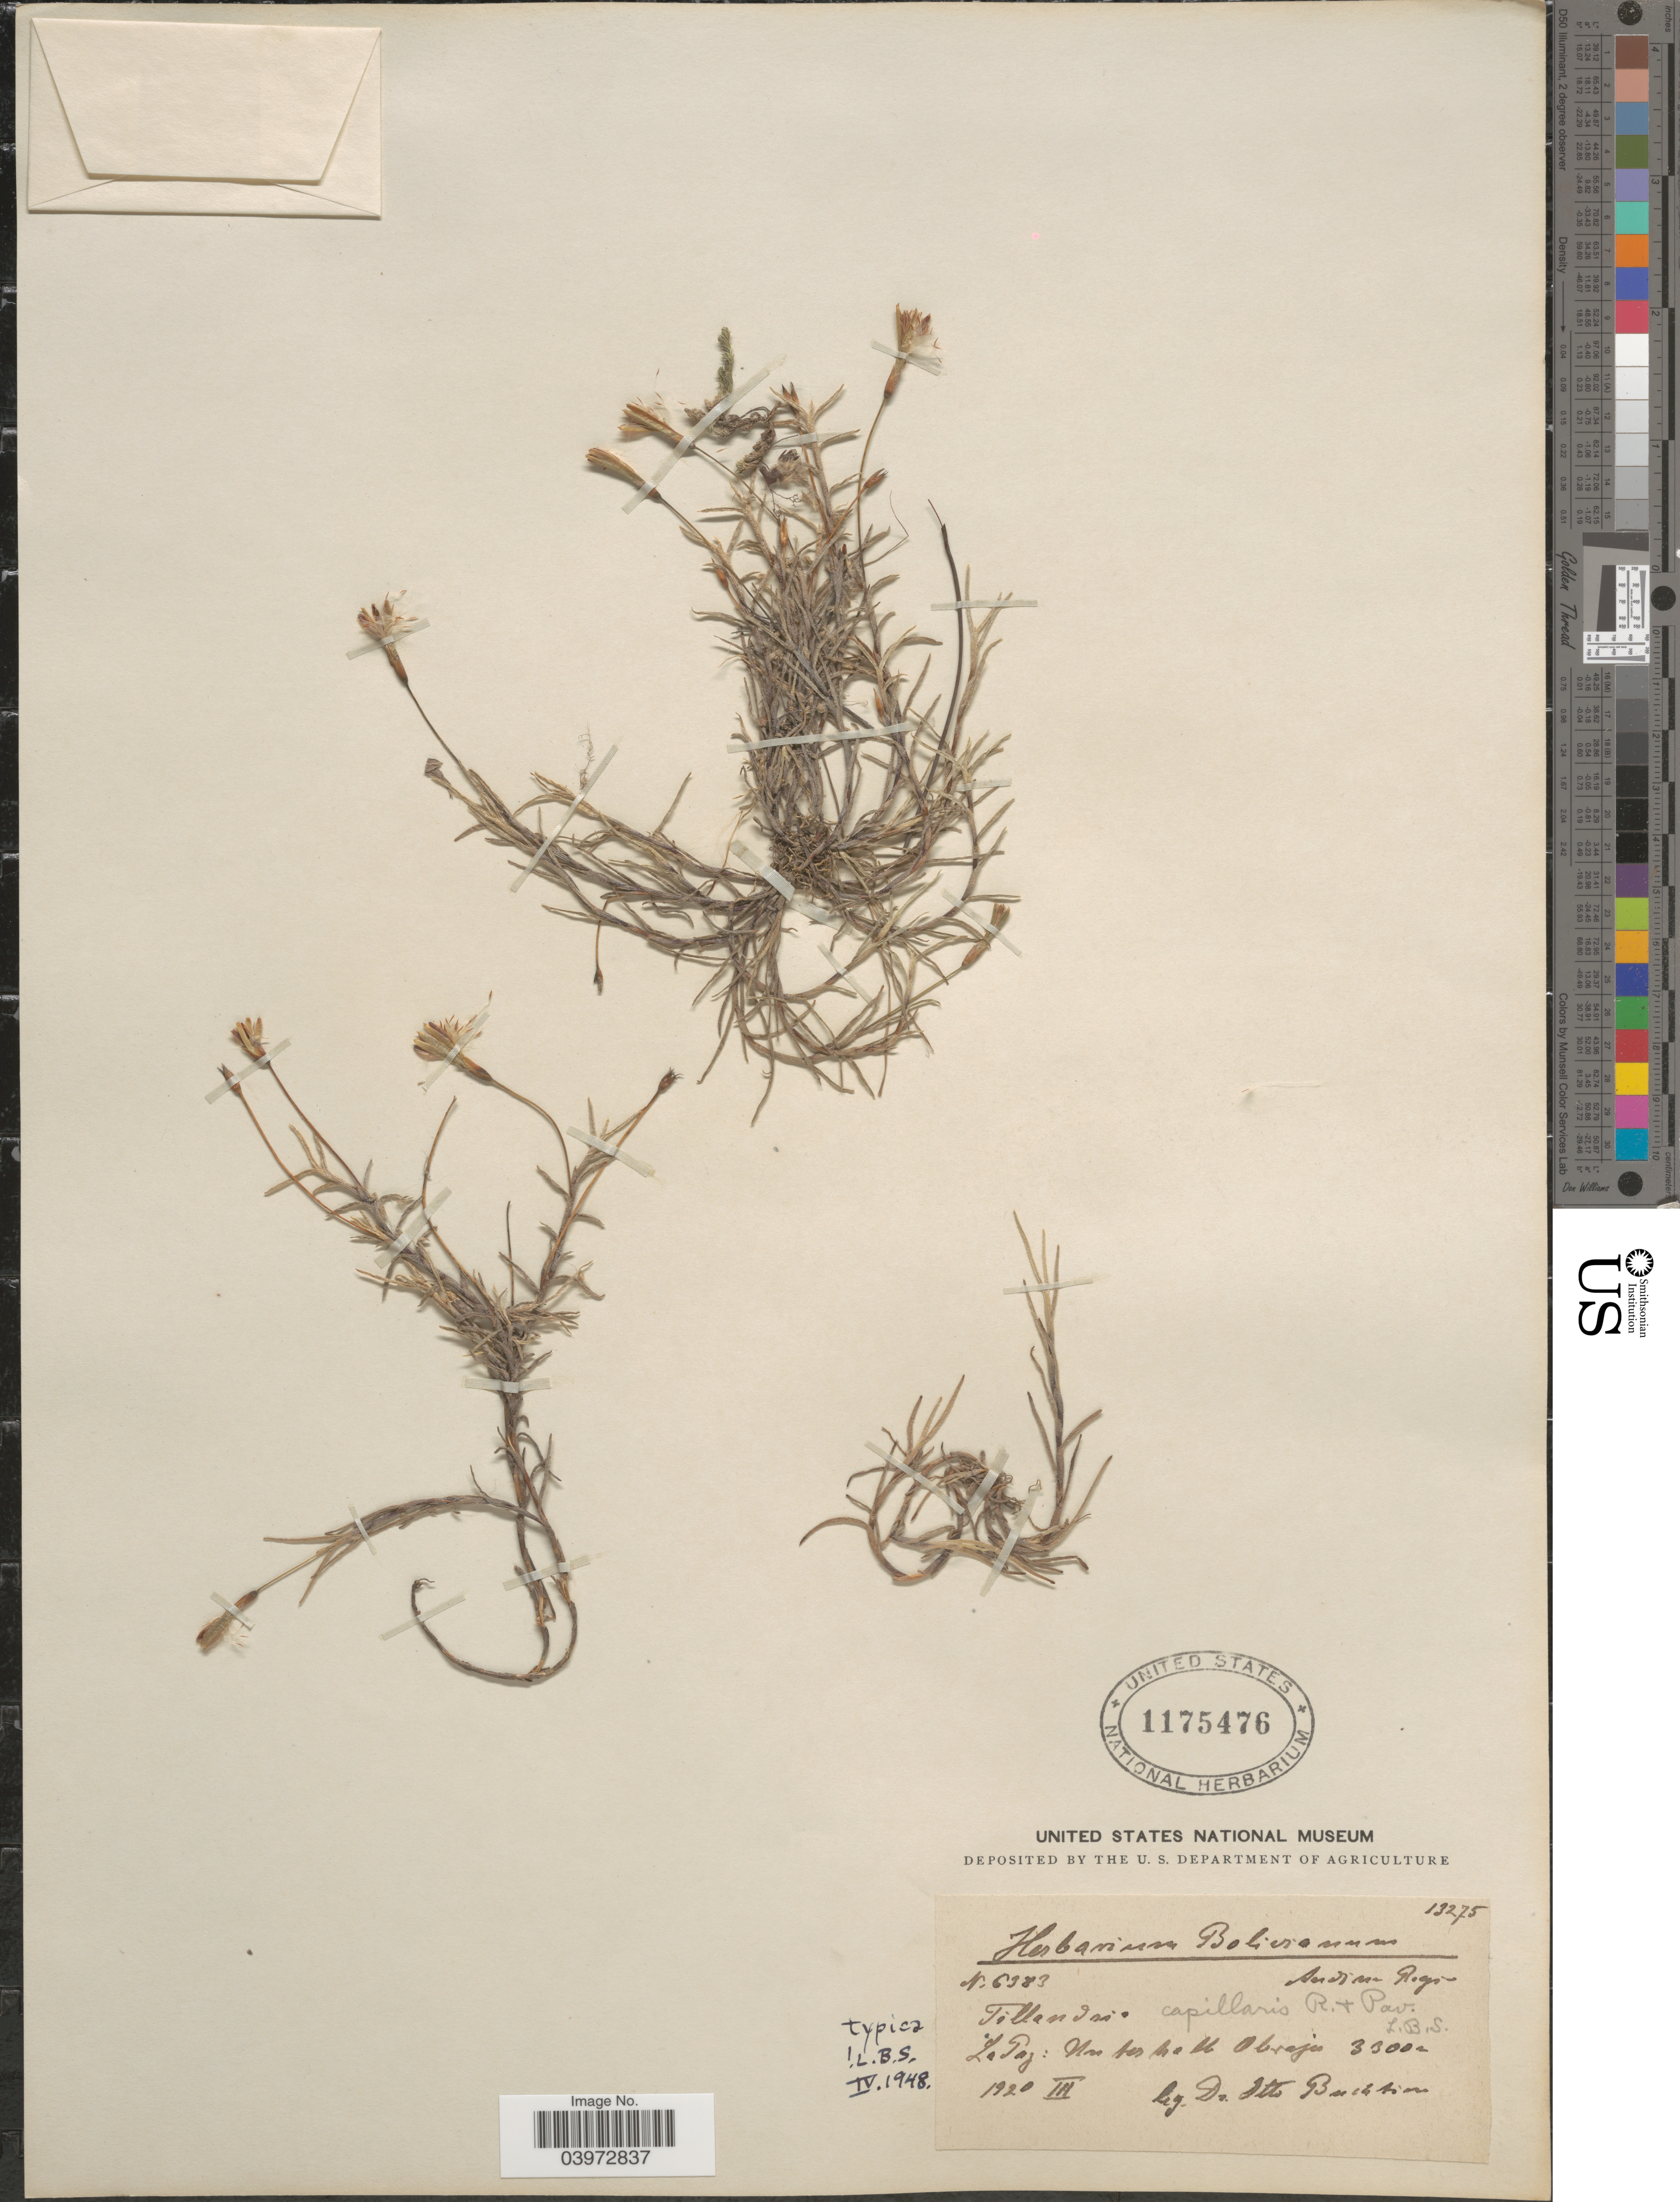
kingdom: Plantae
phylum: Tracheophyta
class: Liliopsida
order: Poales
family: Bromeliaceae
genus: Tillandsia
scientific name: Tillandsia capillaris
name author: Ruiz & Pav.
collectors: O. Buchtien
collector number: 6383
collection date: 1920-03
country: Bolivia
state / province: La Paz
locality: Andina Region. Unterhalb Obrajes.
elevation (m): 3300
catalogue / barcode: US 1175476